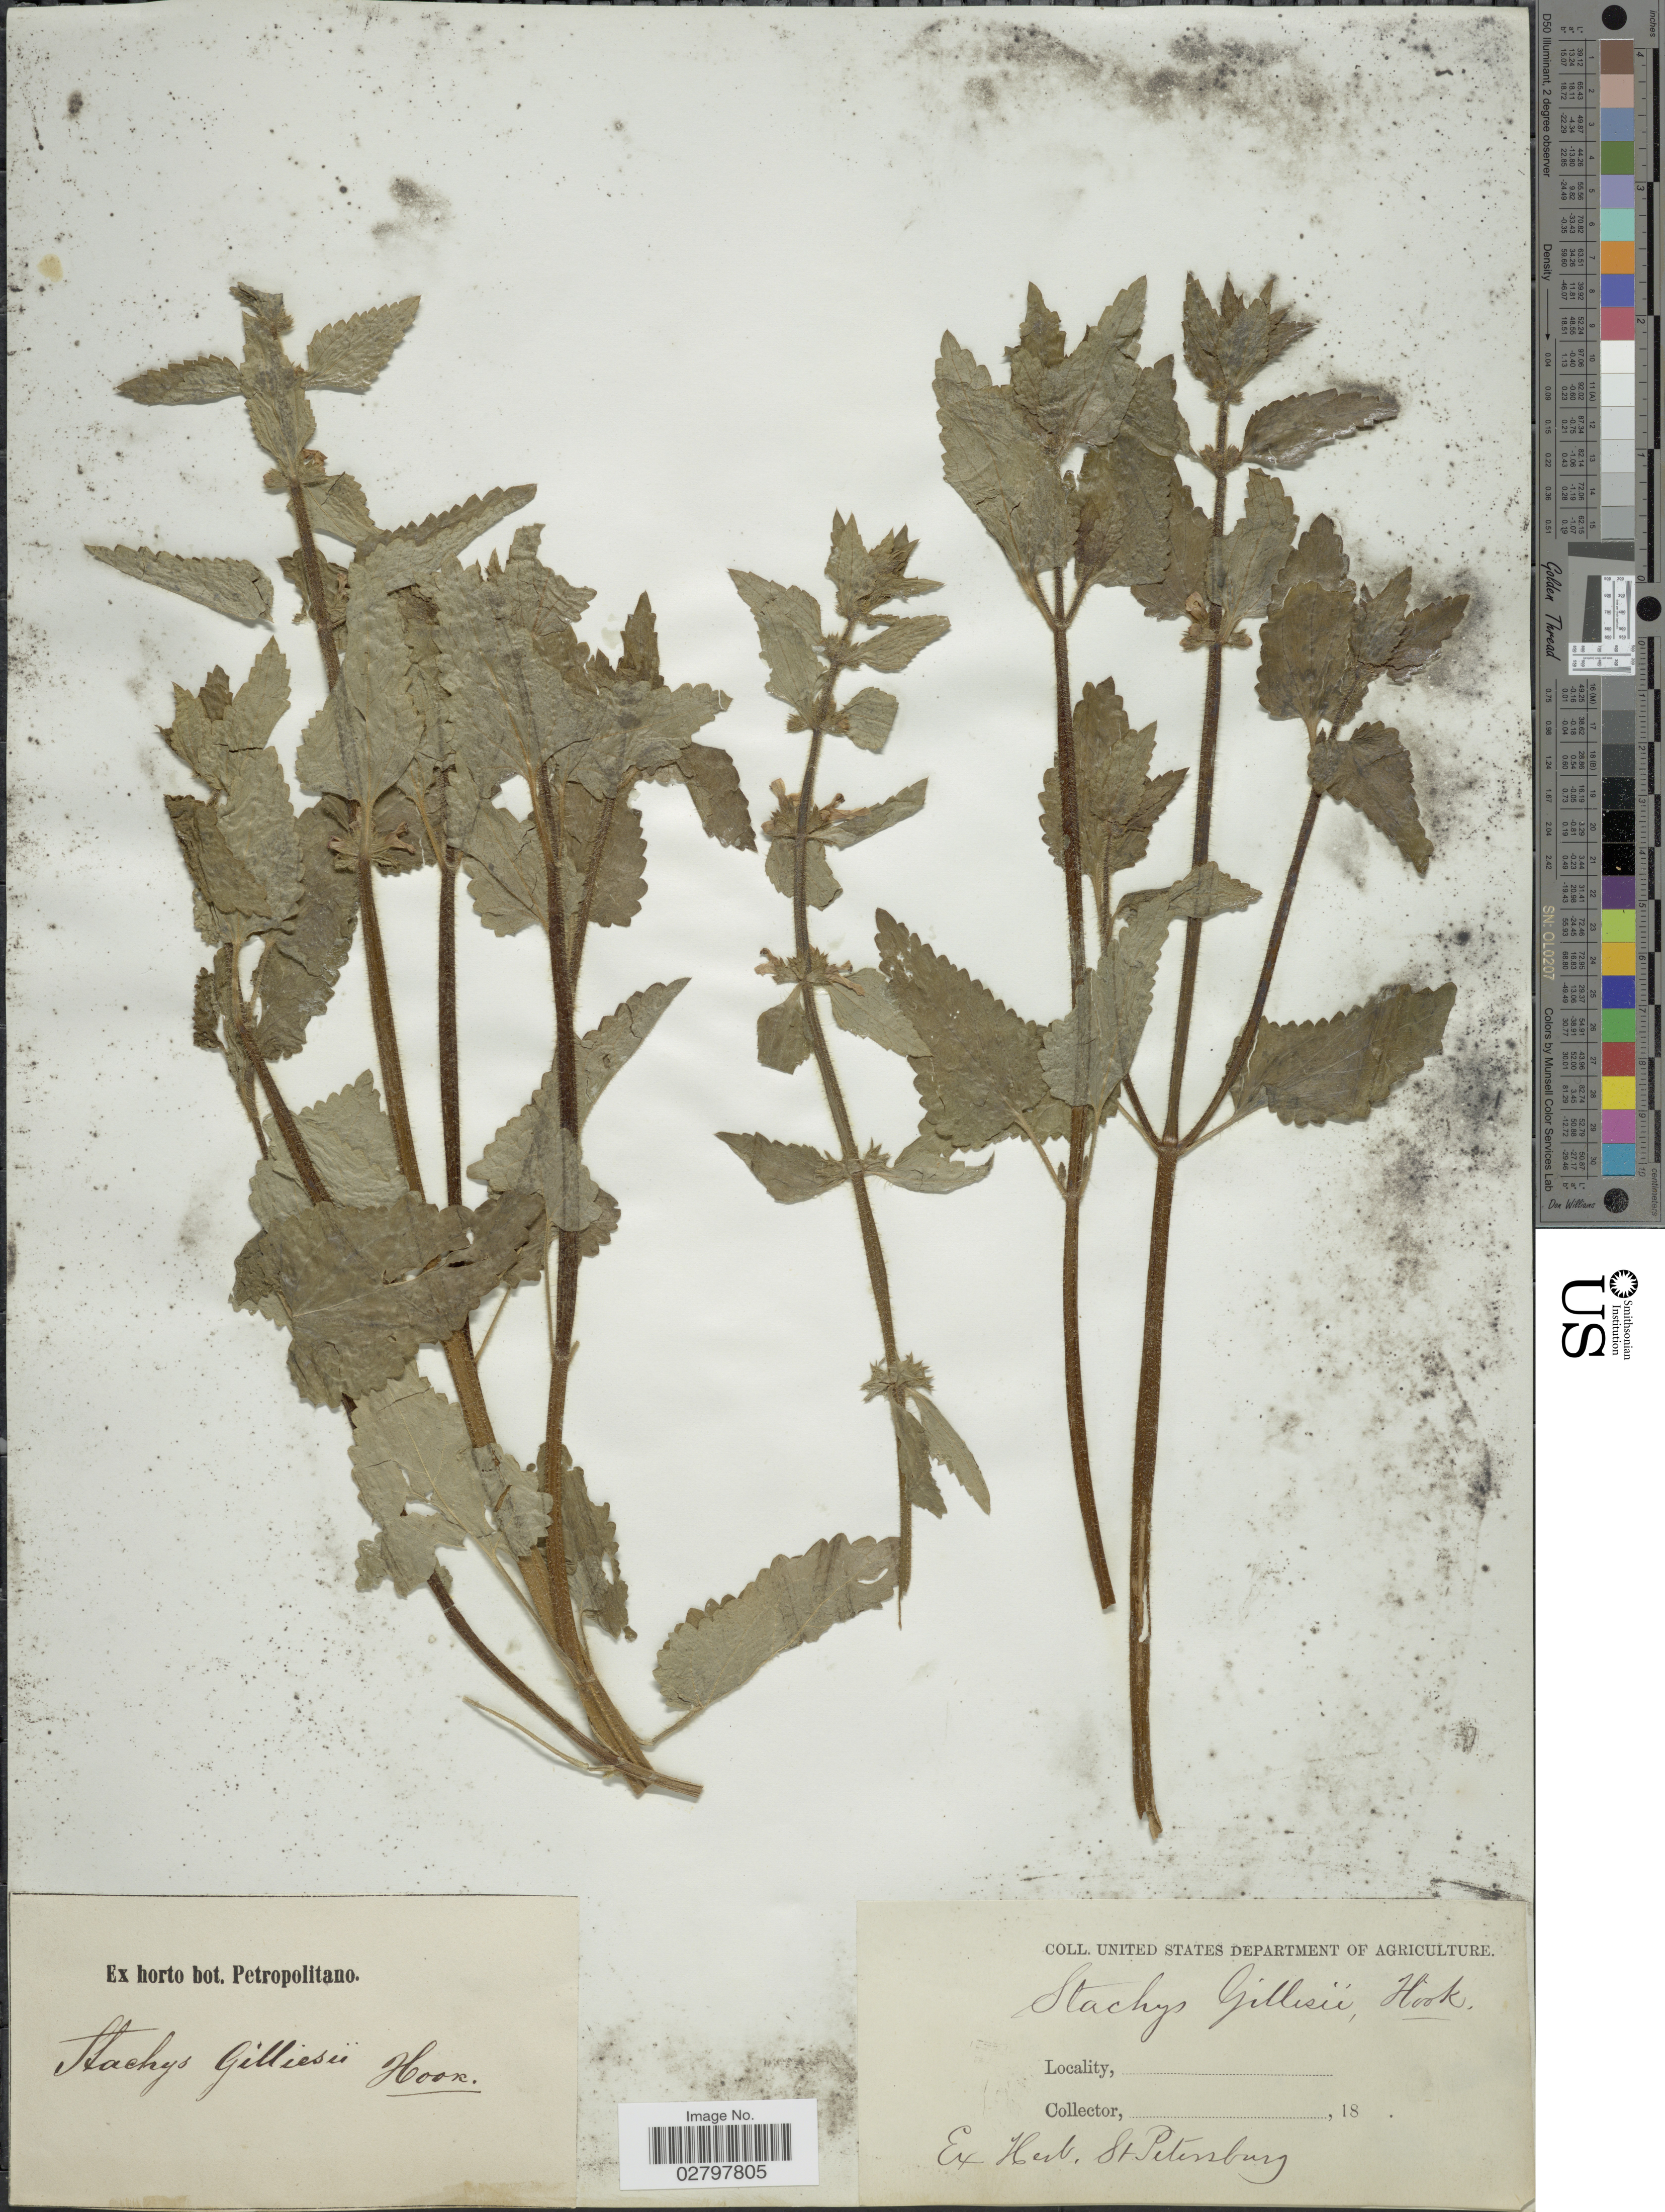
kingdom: Plantae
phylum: Tracheophyta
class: Magnoliopsida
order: Lamiales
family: Lamiaceae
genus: Stachys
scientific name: Stachys gilliesii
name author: Benth.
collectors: Ex herb. St. Petersburg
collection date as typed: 18